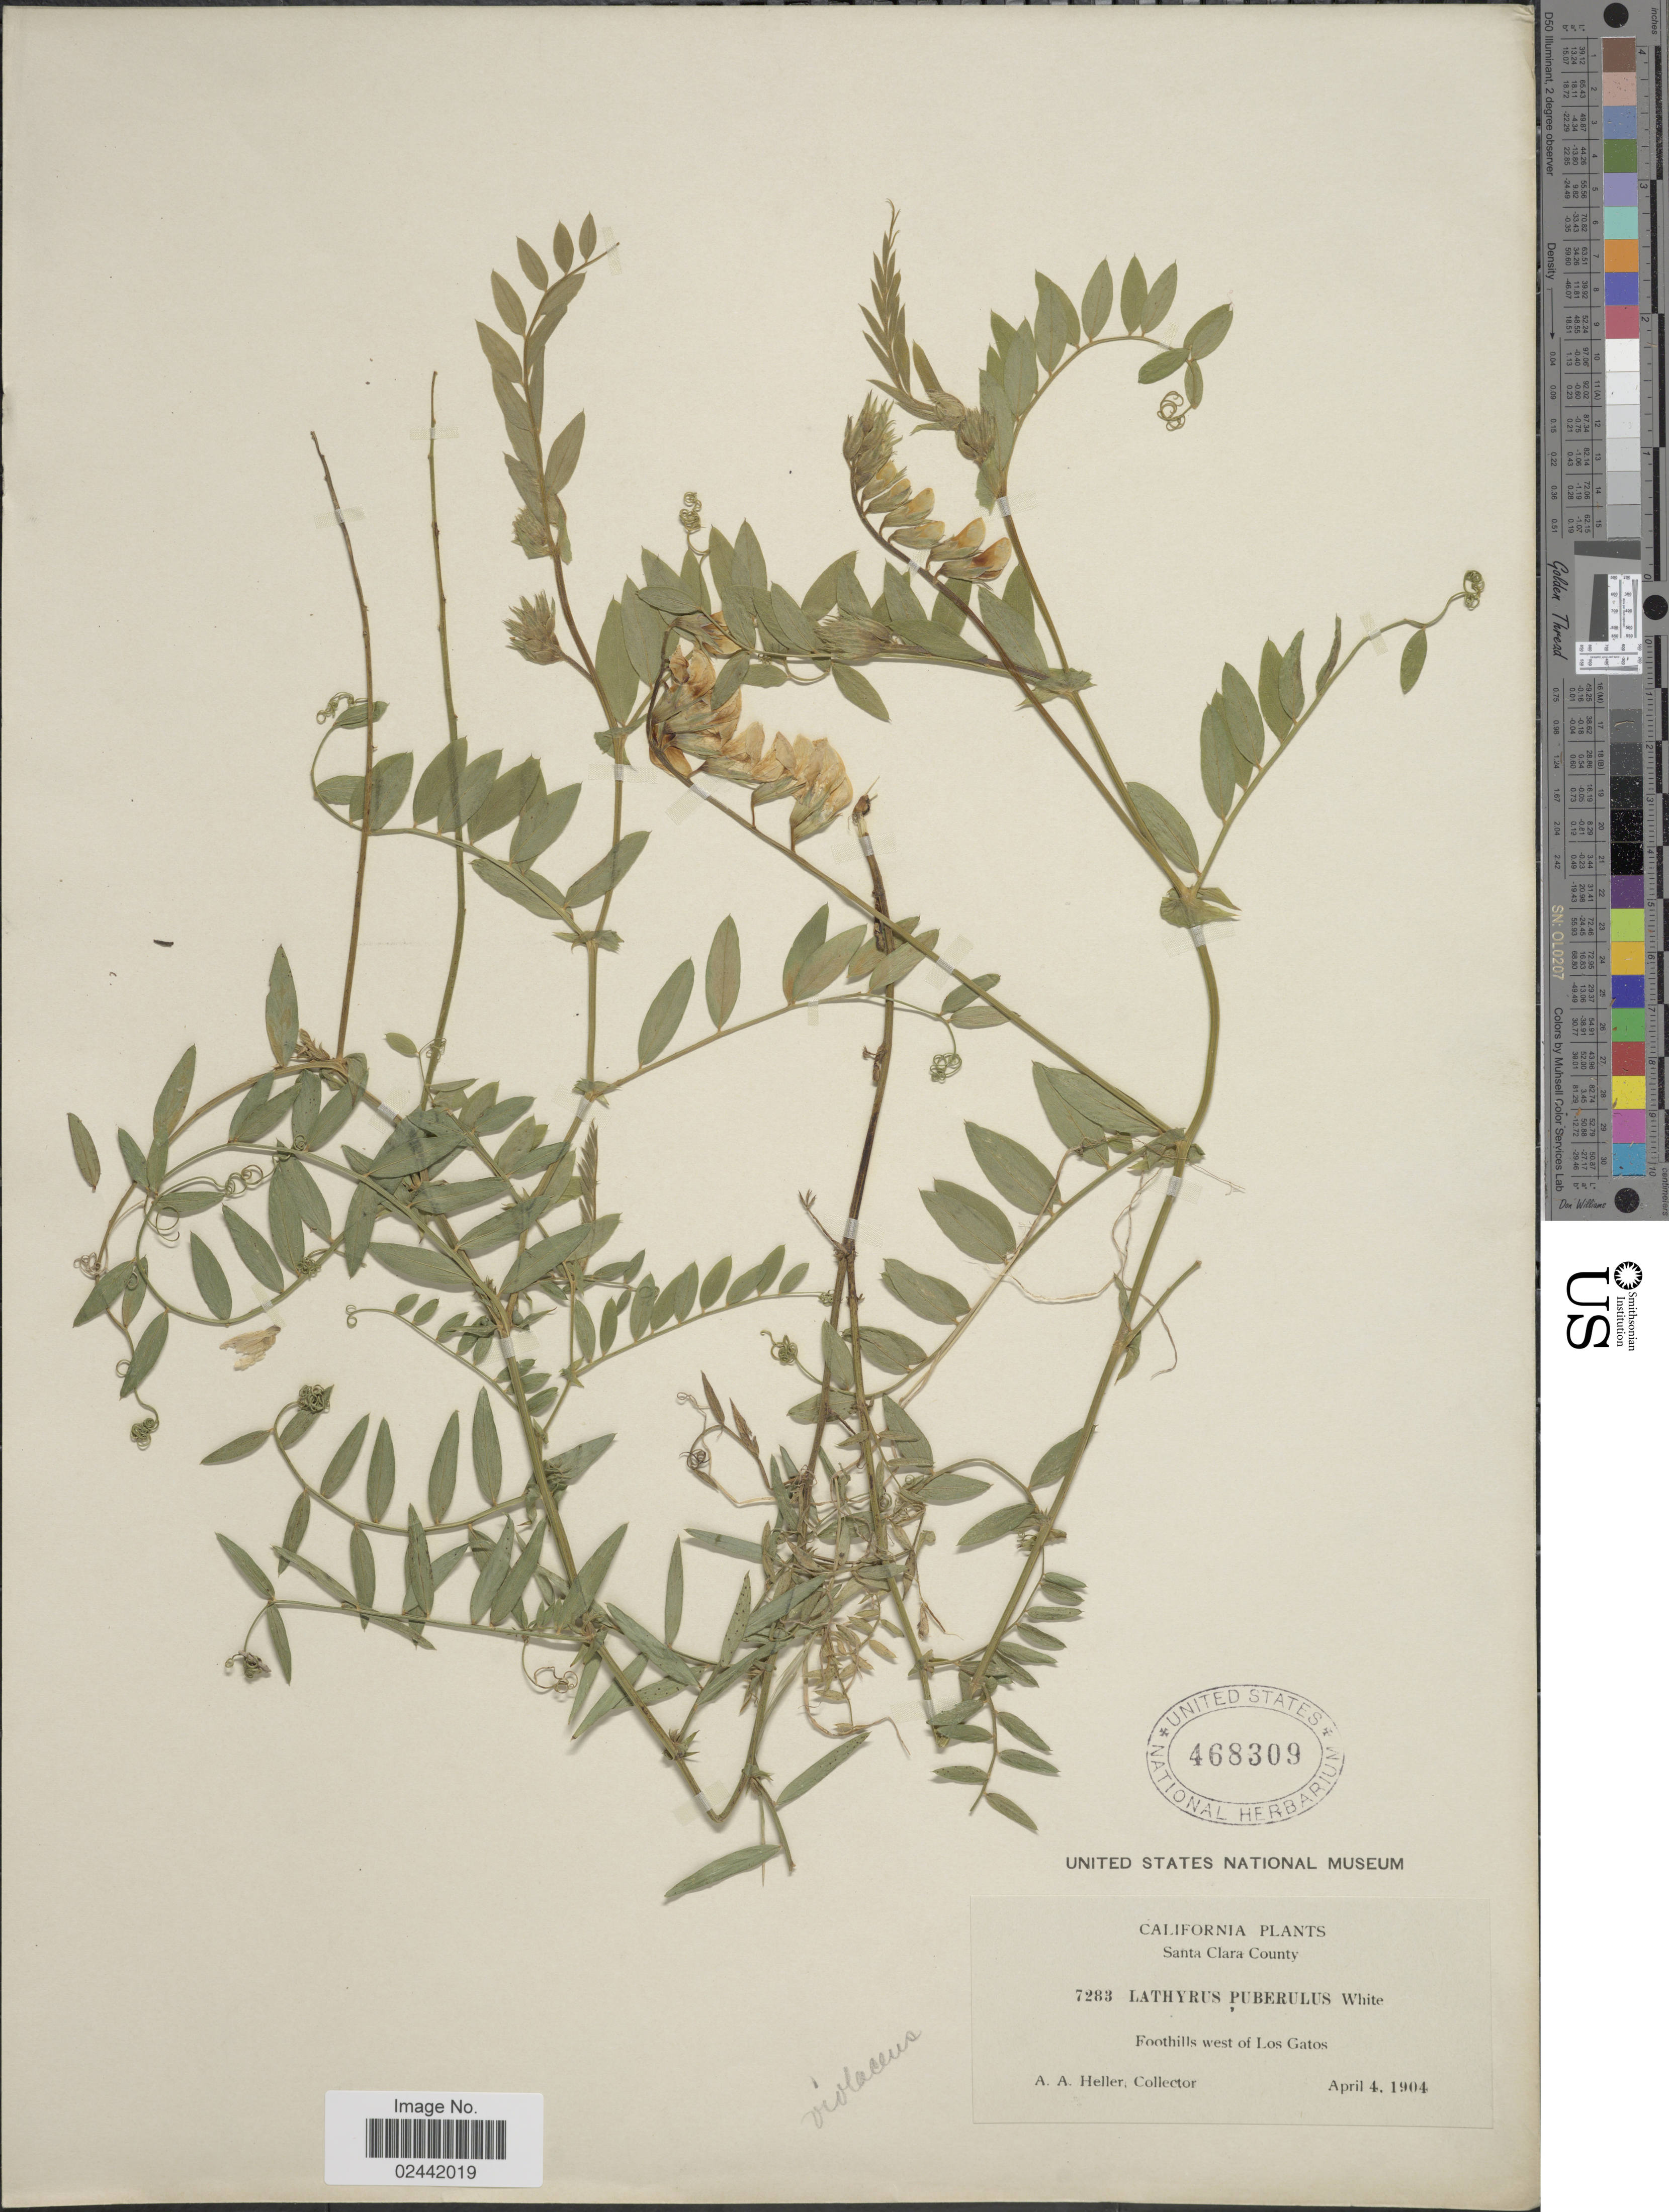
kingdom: Plantae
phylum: Tracheophyta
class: Magnoliopsida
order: Fabales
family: Fabaceae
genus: Lathyrus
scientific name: Lathyrus violaceus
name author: Greene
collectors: A. A. Heller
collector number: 7283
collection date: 1904-04-04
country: United States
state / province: California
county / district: Santa Clara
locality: Santa Clara County. Foothills west of Los Gatos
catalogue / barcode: US 468309